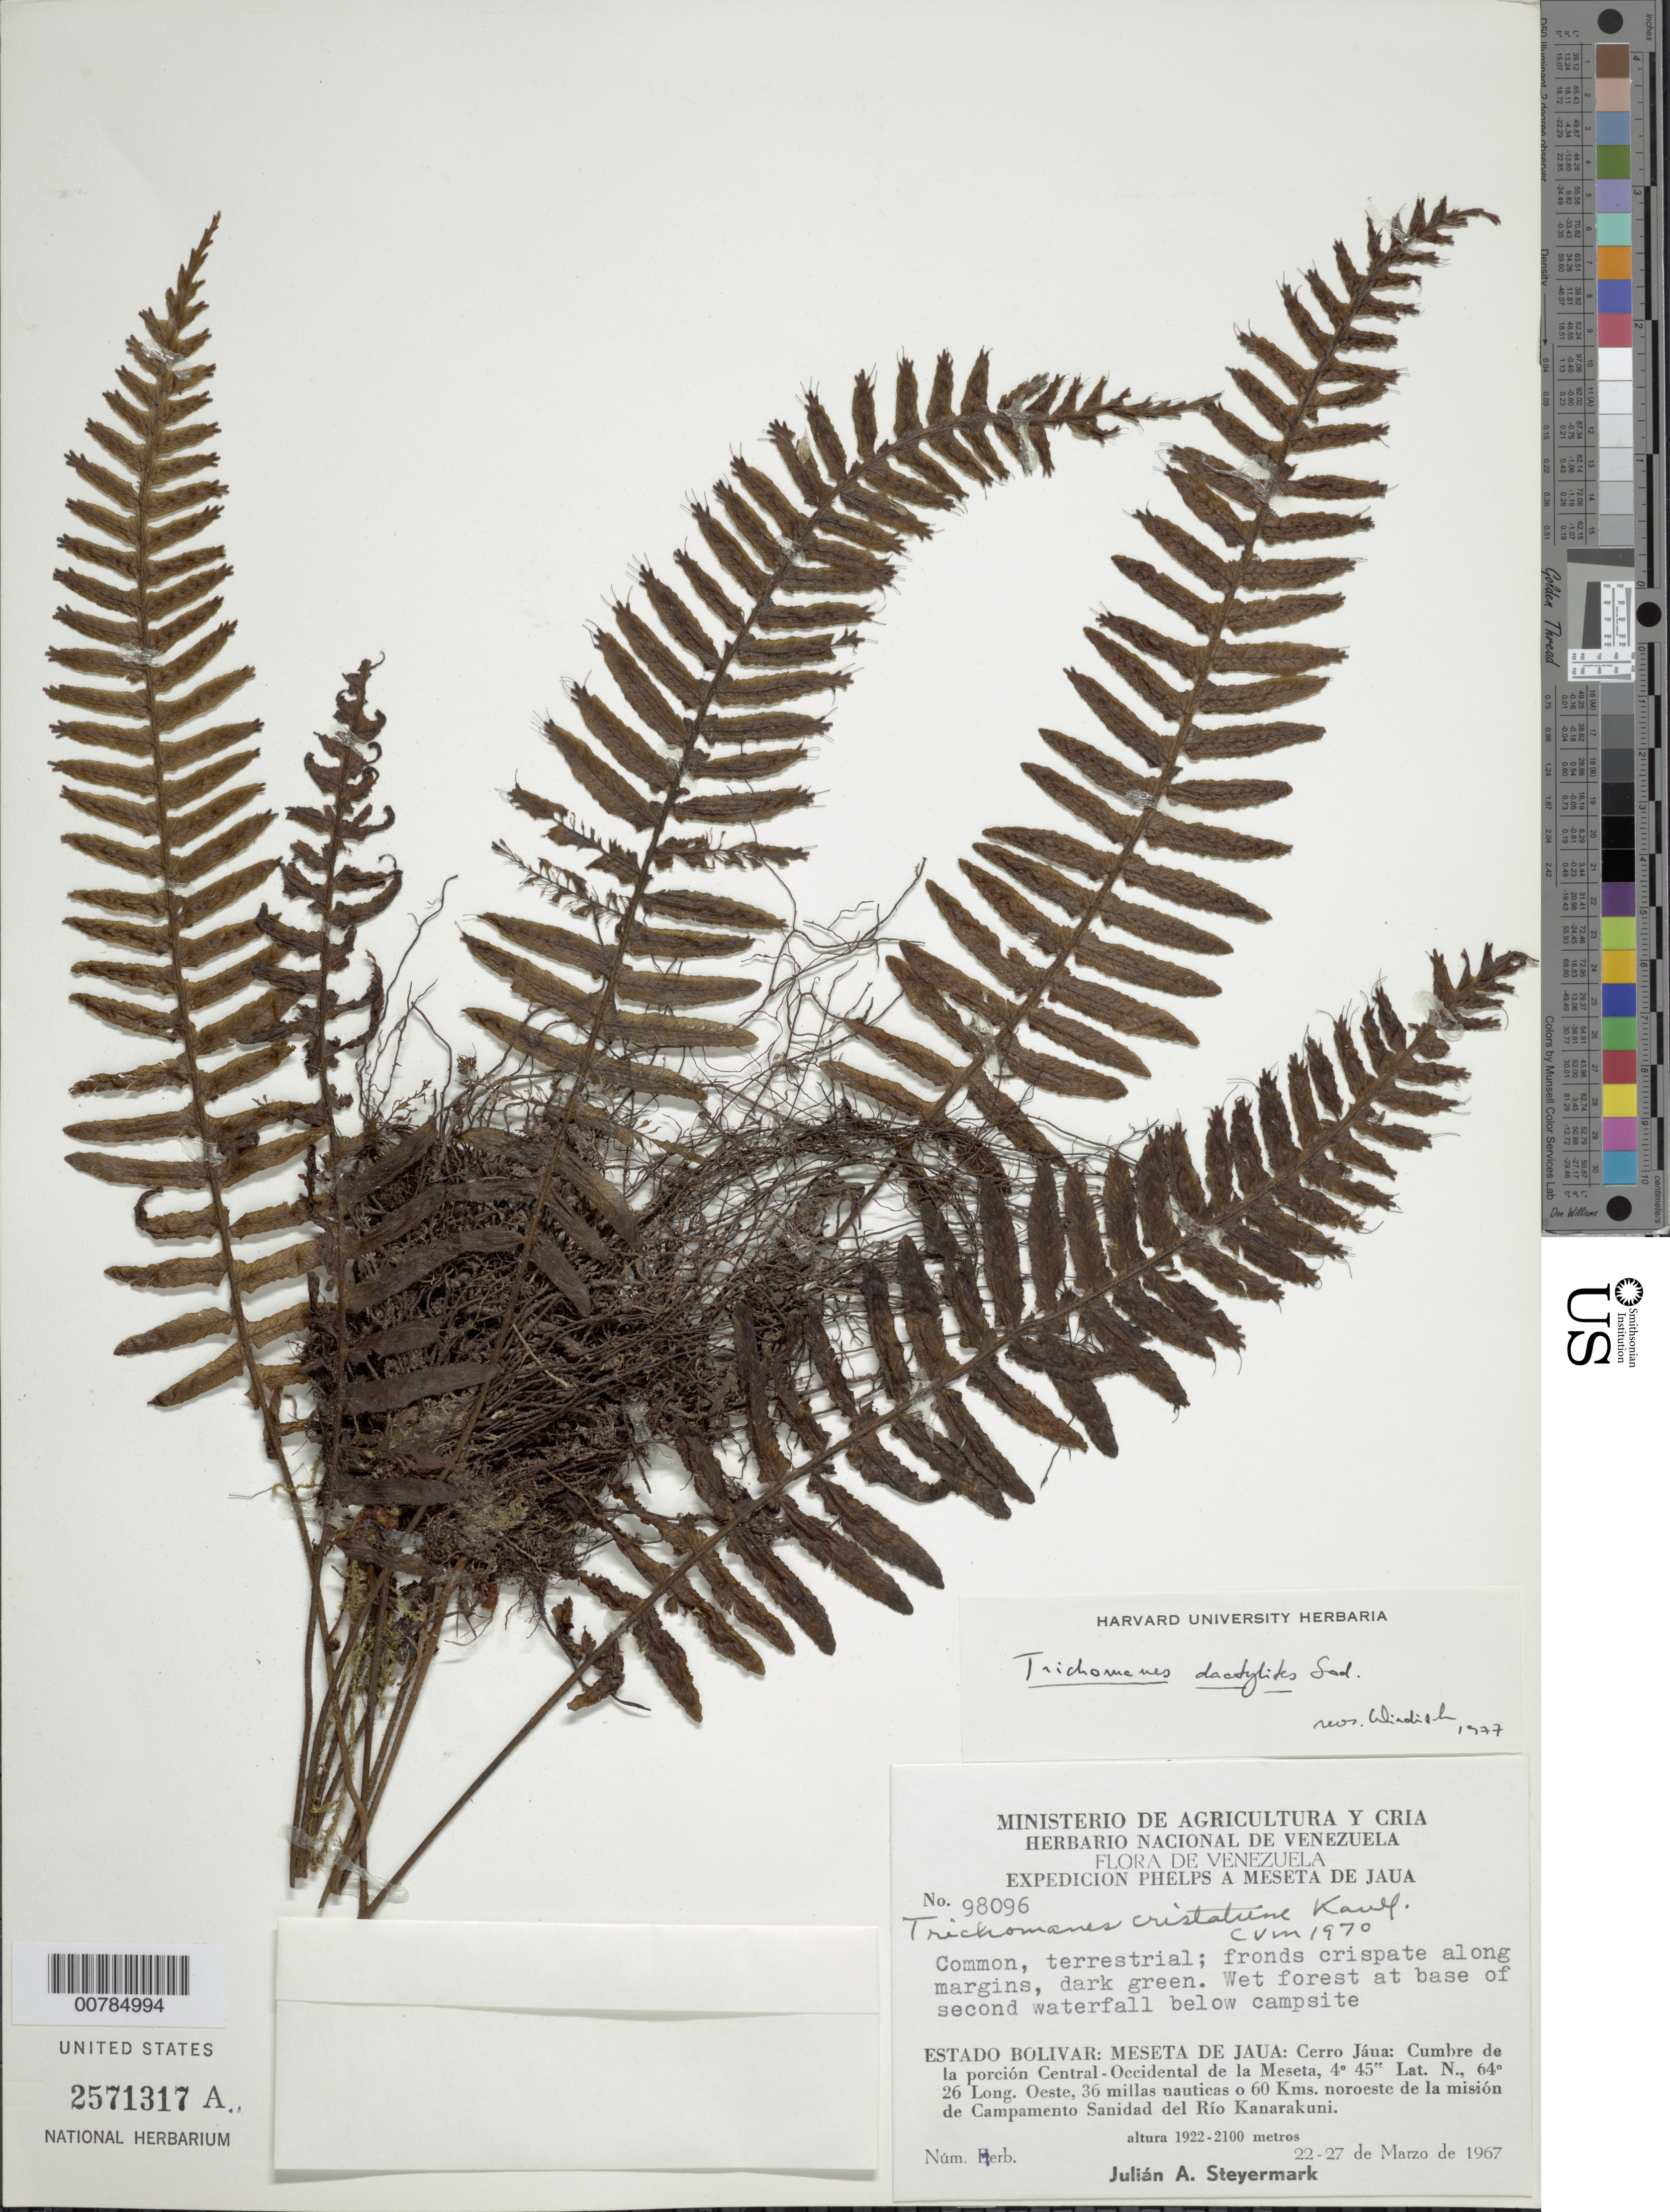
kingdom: Plantae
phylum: Tracheophyta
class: Polypodiopsida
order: Hymenophyllales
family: Hymenophyllaceae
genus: Trichomanes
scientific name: Trichomanes dactylites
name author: Sodiro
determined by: Windisch, Paulo Guenter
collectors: J. Steyermark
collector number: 98096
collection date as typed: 22-Mar-67 to 27-Mar-67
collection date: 1967-03-22/1967-03-27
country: Venezuela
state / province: Bolívar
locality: Meseta del Jaua: Cerro Jáua, cumbre de la porcion Central-Occidental de la Meseta, 36 millas nauticas o 60 km NO de la mision de Campamento Sanidad del Río Kanarakuni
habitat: Wet forest at base of second waterfall below campsite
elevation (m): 1922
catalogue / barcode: US 2571317A